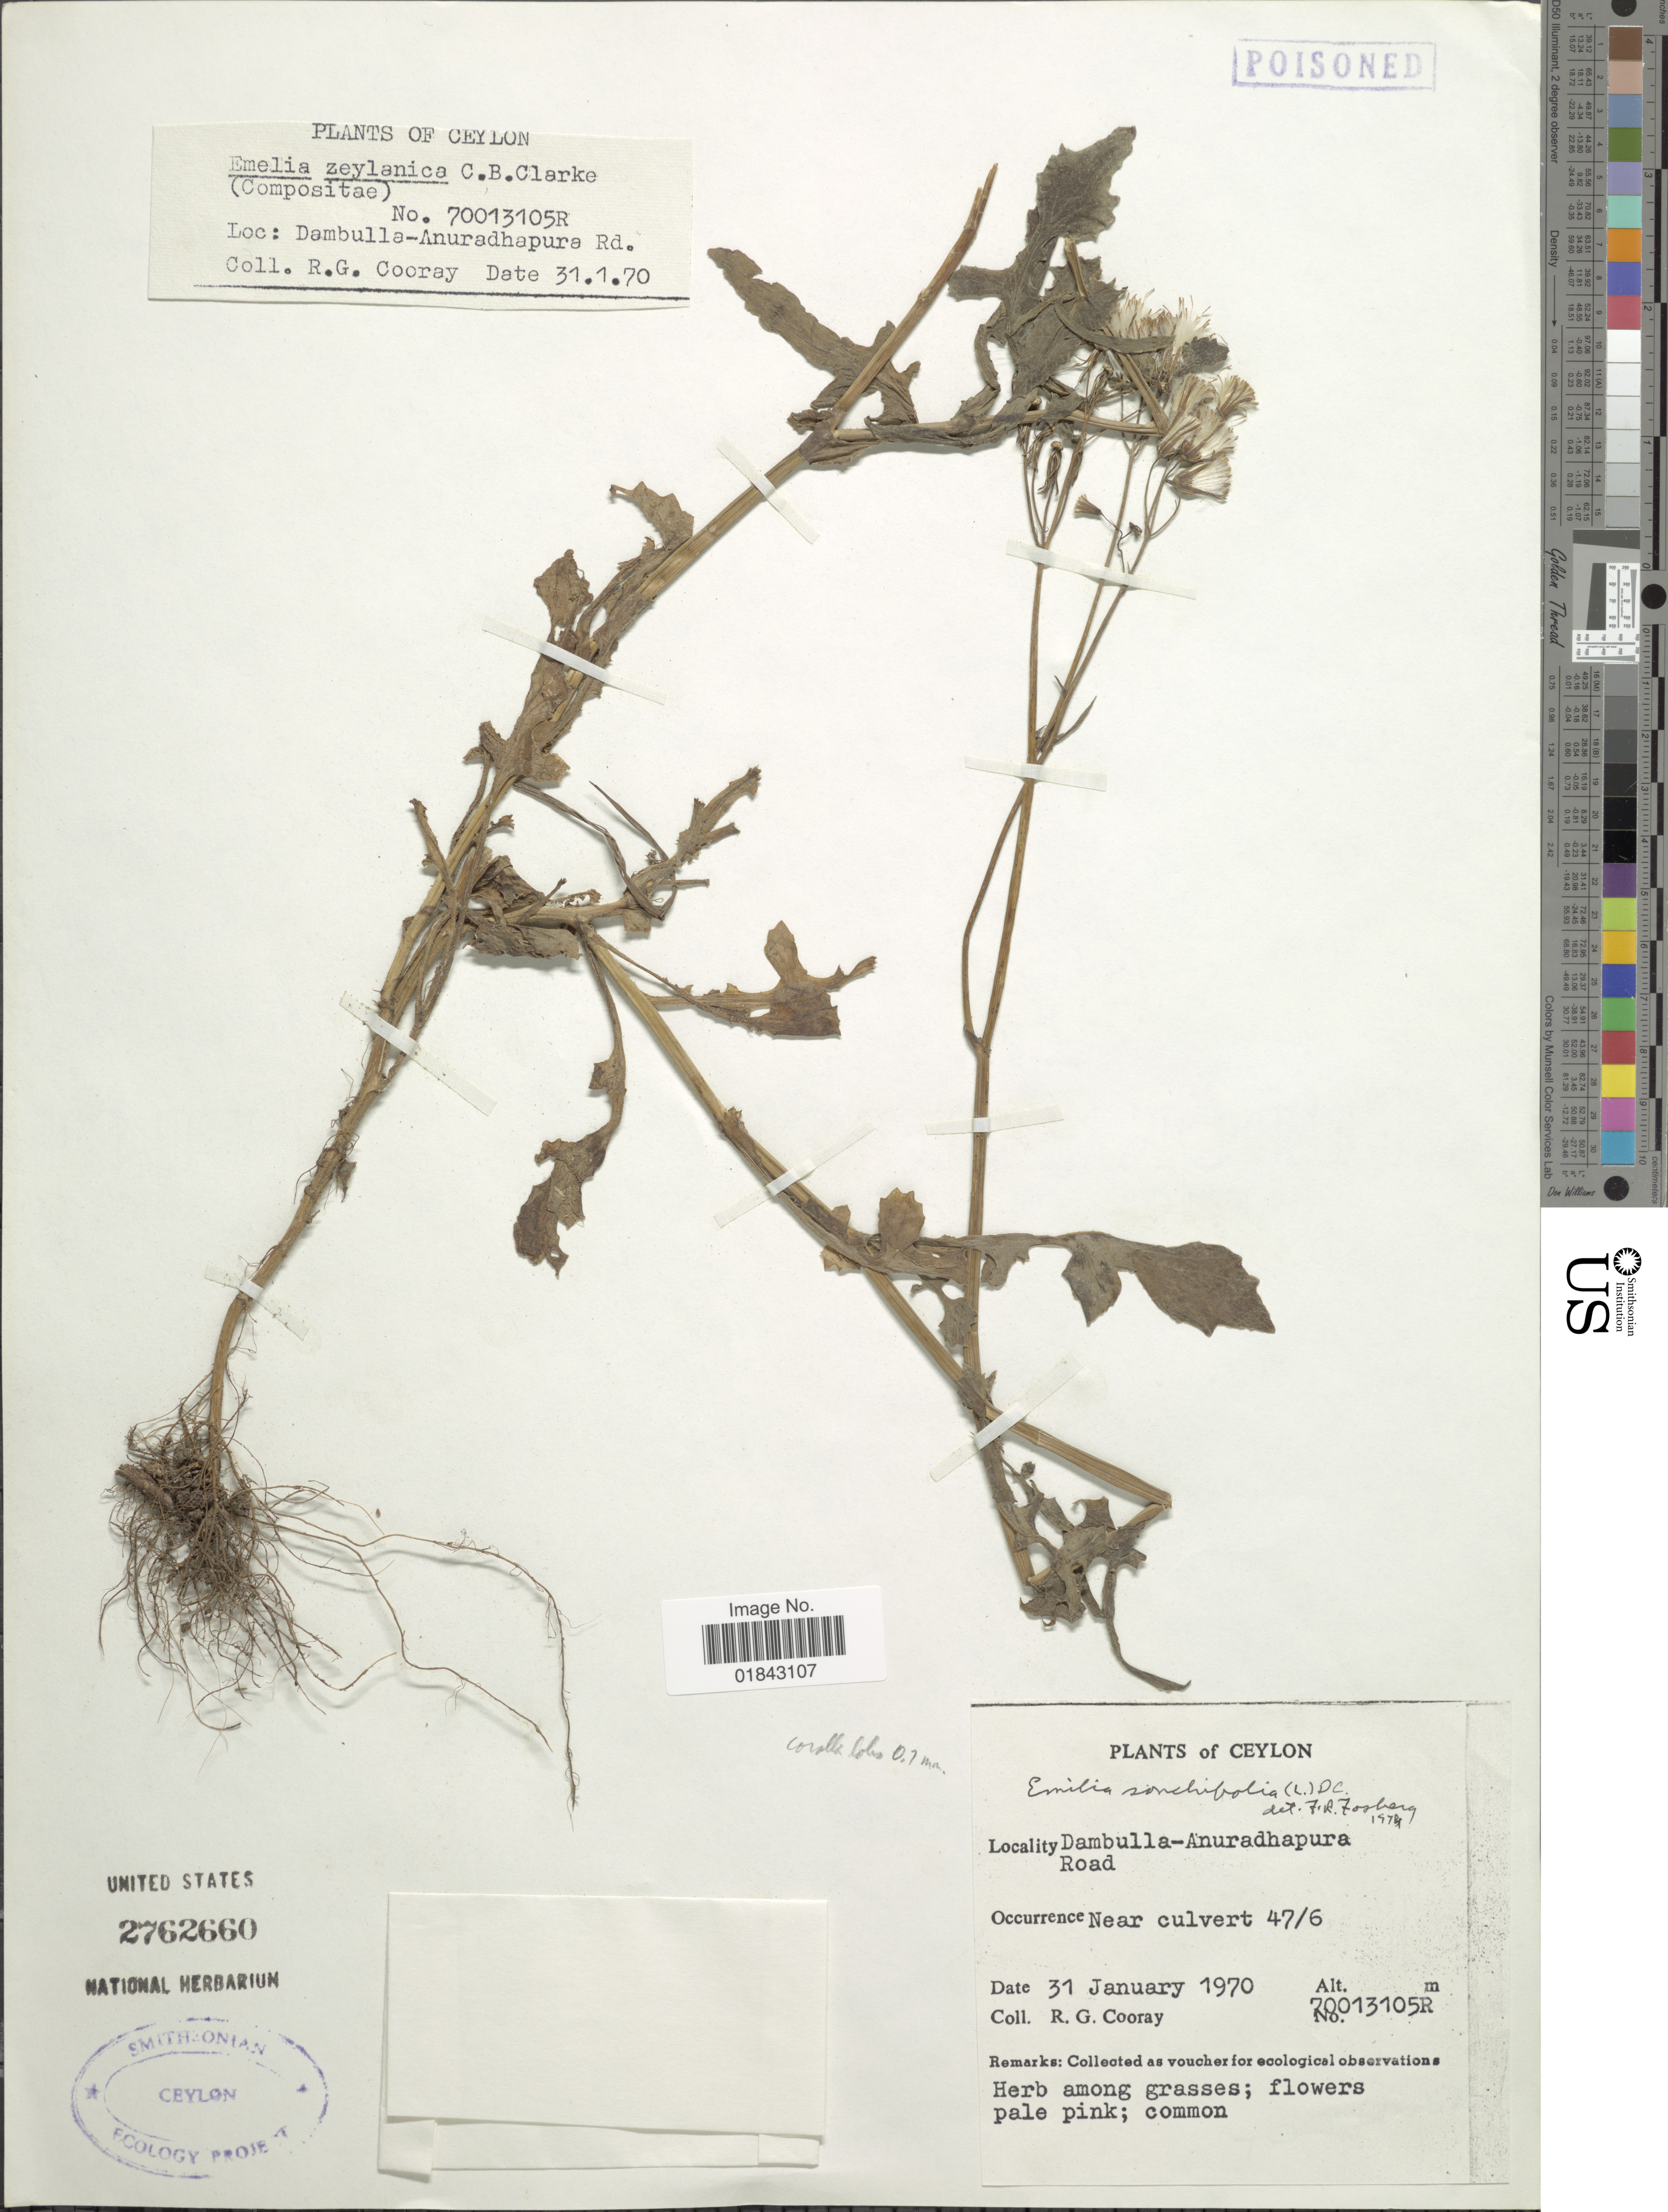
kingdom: Plantae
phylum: Tracheophyta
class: Magnoliopsida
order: Asterales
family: Asteraceae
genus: Emilia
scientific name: Emilia sonchifolia var. sonchifolia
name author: (L.) DC.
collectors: R. Cooray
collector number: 70013105R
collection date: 1970-01-31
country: Sri Lanka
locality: Ceylon, Dambulla-Anuradhapura Road, near culvert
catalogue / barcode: US 27622660